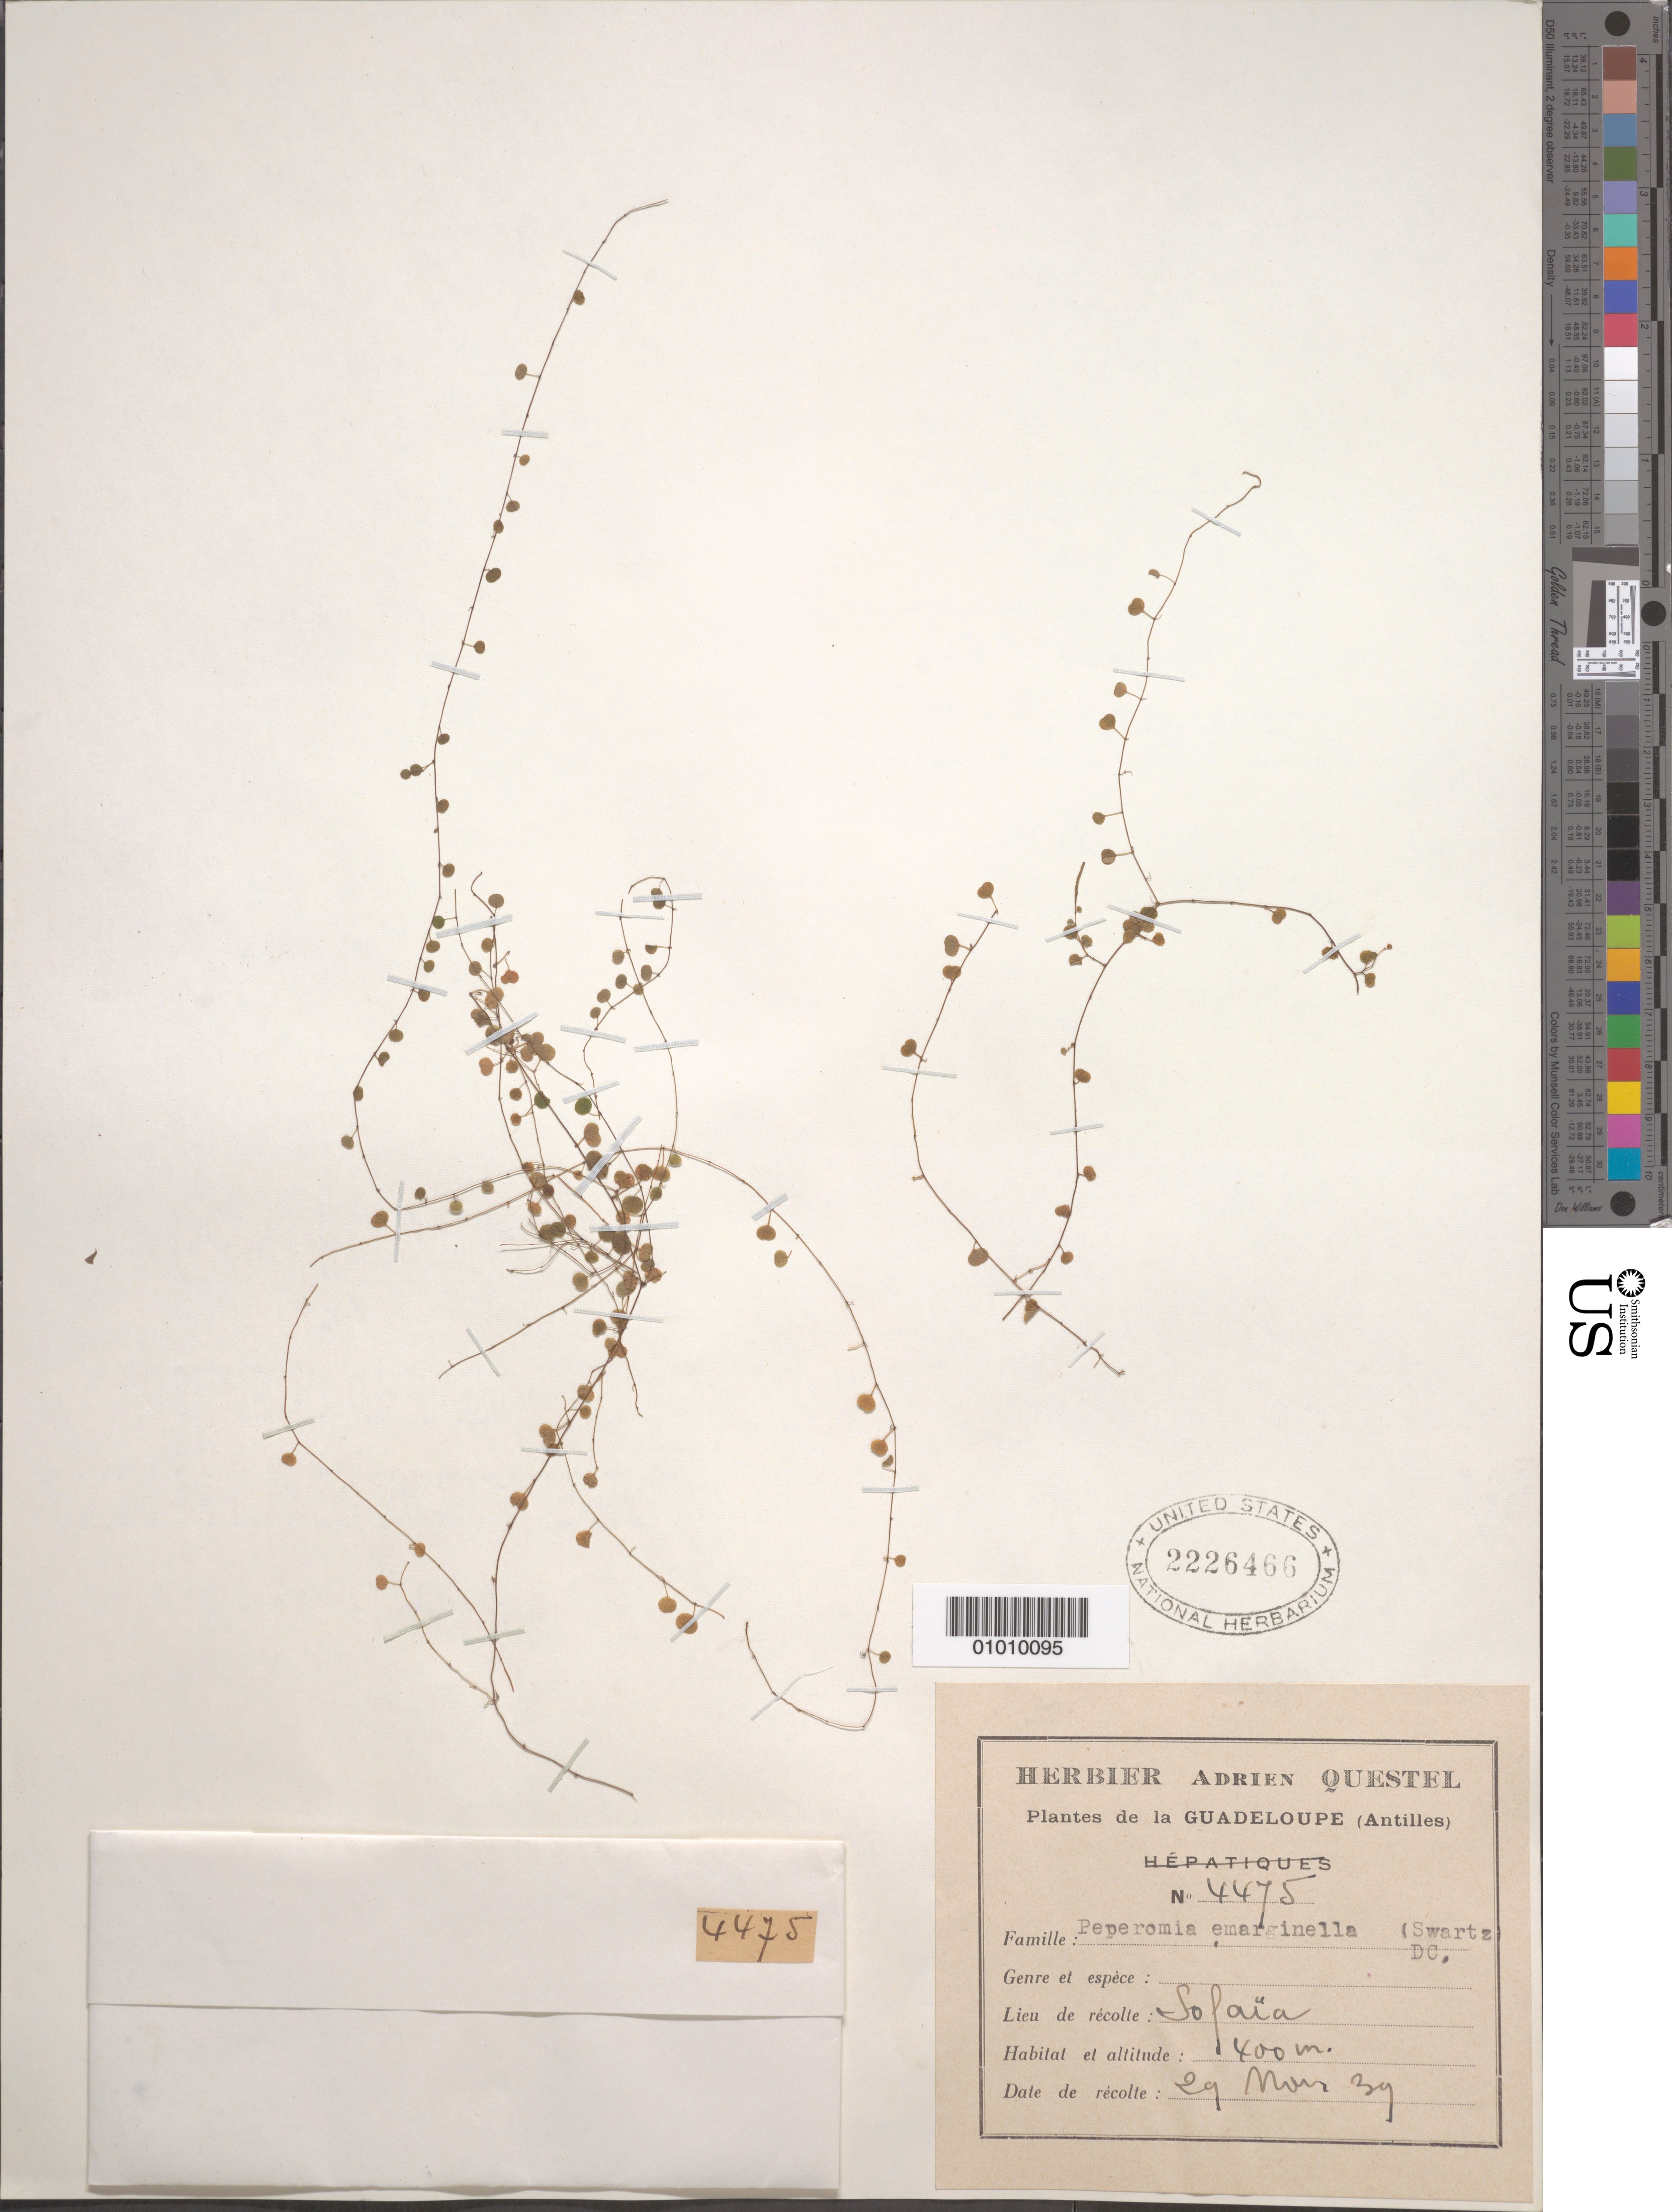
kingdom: Plantae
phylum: Tracheophyta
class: Magnoliopsida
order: Piperales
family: Piperaceae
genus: Peperomia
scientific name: Peperomia emarginella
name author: (Sw. ex Wikstr.) C. DC.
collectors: A. Questel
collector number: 4475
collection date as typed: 29 Mar 1939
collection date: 1939-03-29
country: Guadeloupe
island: Basse Terre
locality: Sofaia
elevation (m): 400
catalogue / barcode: US 2226466